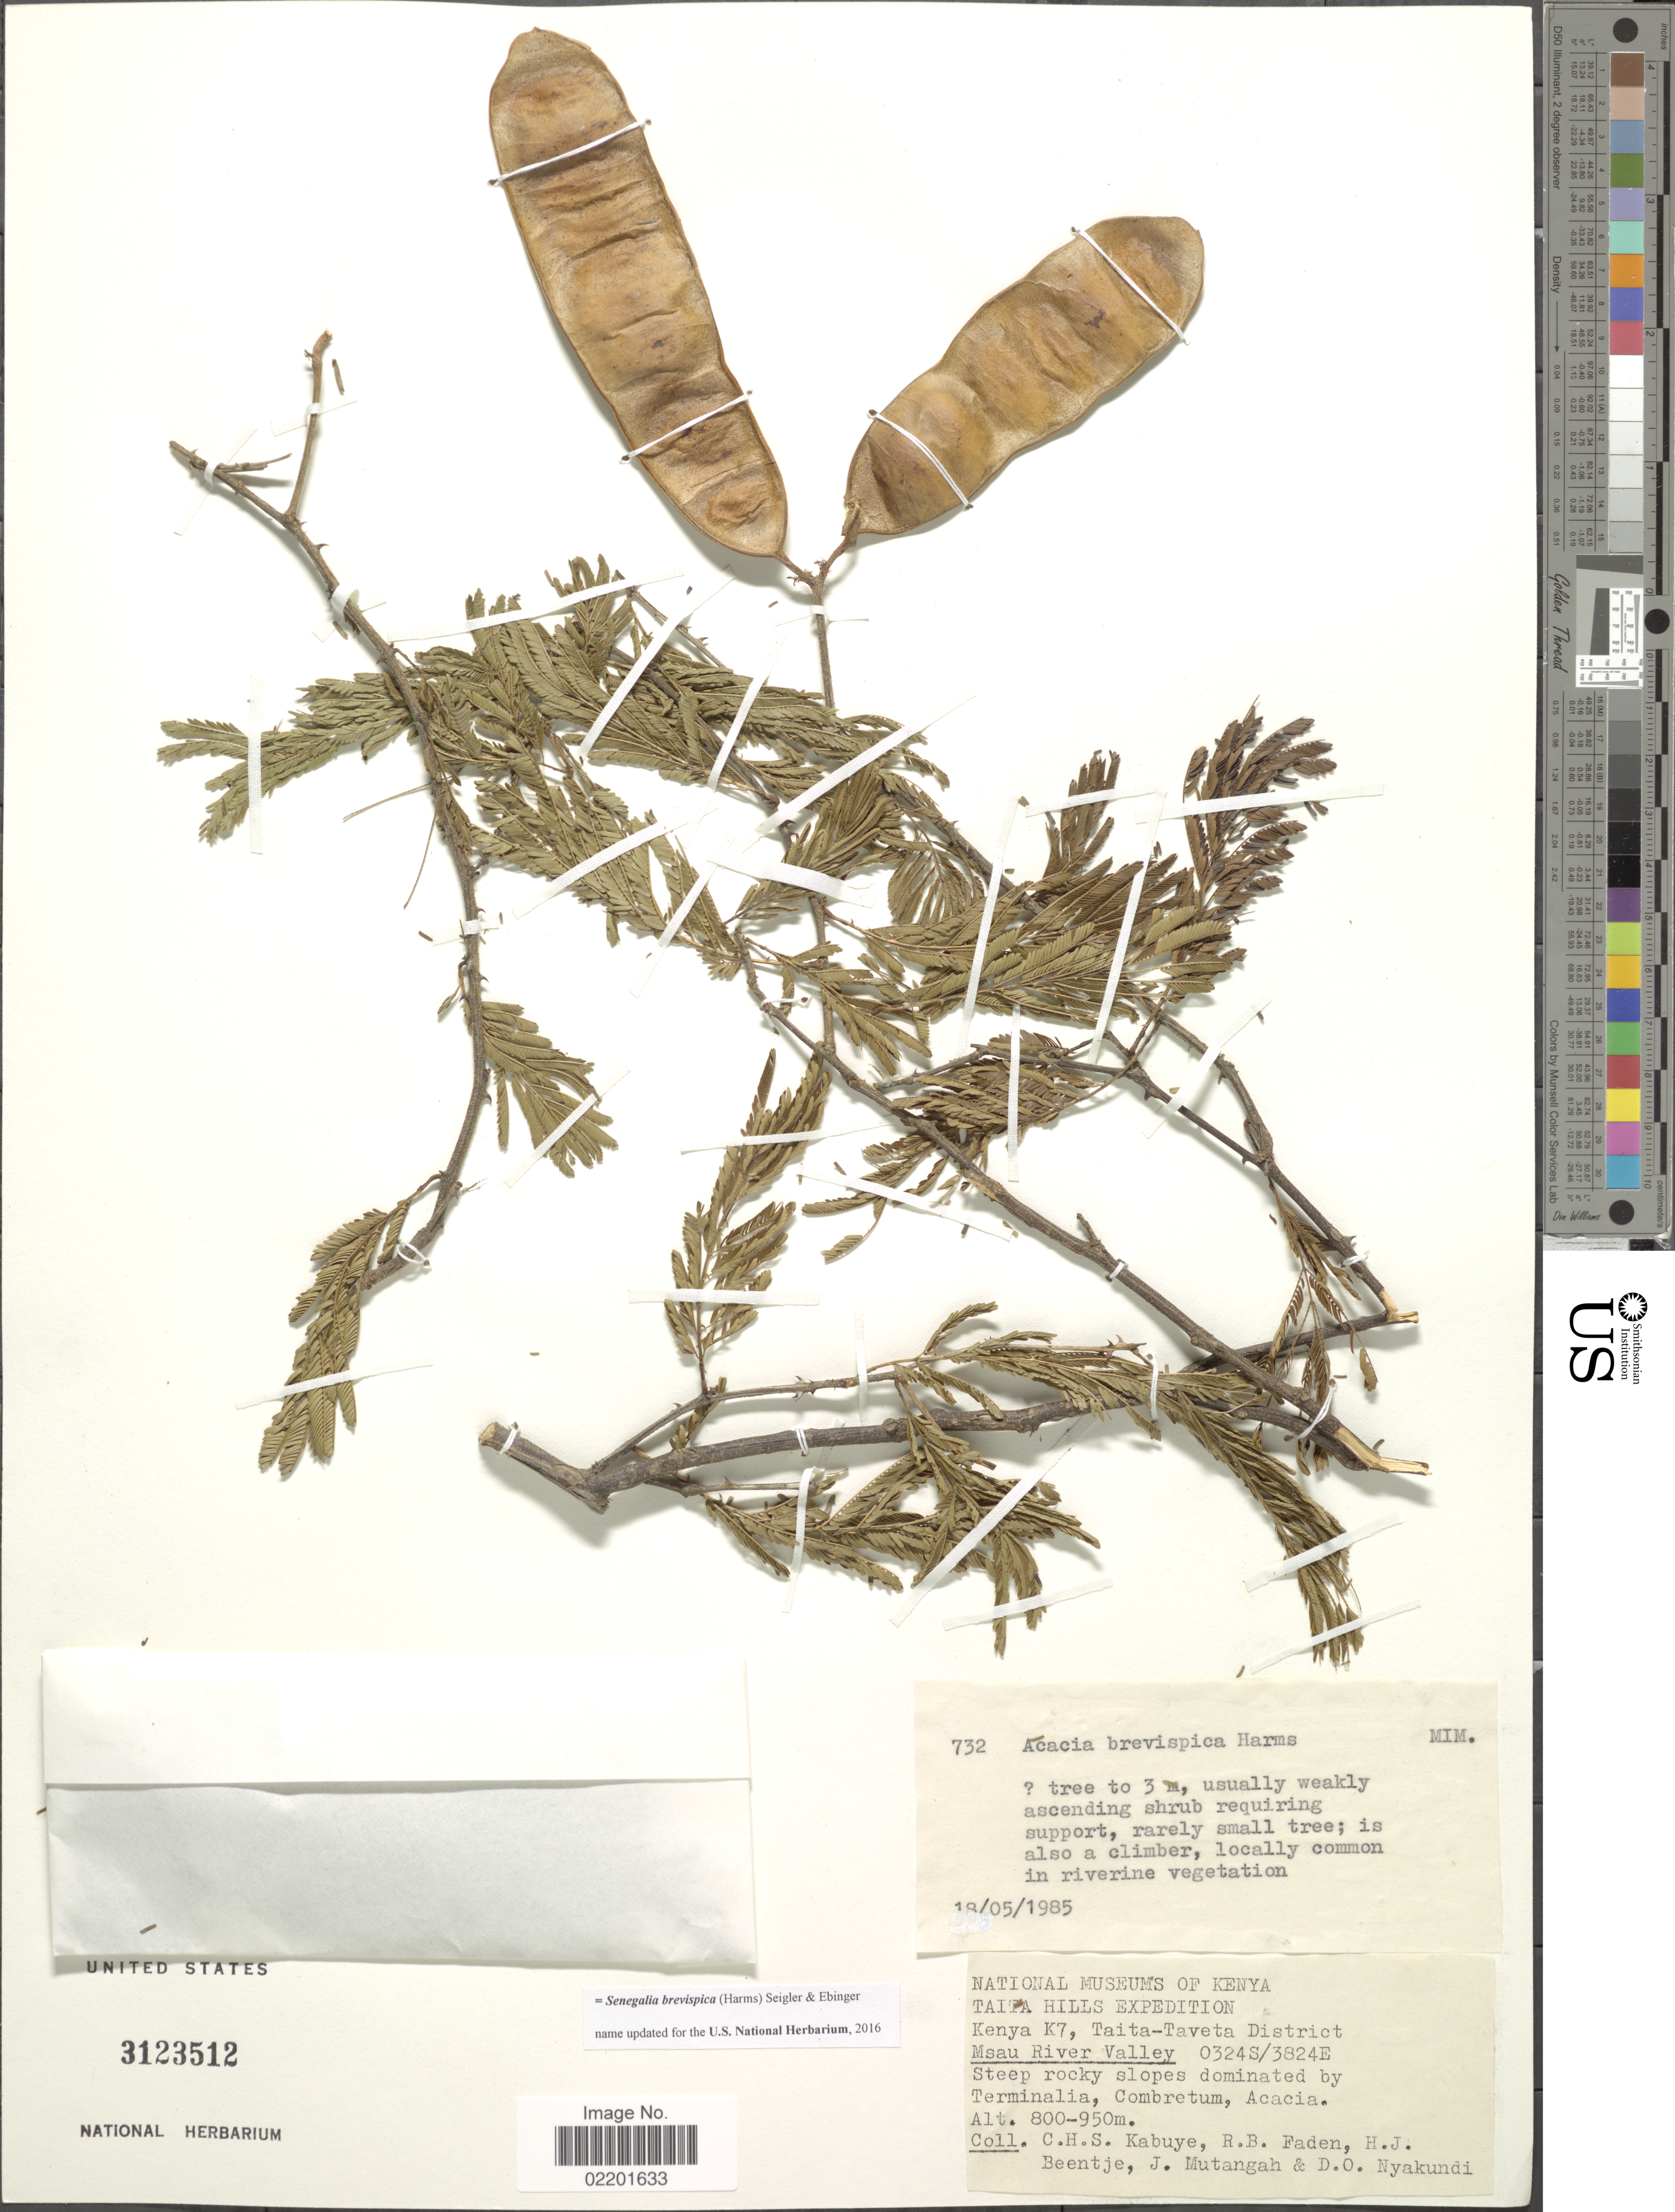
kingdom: Plantae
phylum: Tracheophyta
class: Magnoliopsida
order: Fabales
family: Fabaceae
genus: Senegalia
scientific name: Senegalia brevispica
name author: (Harms) Seigler & Ebinger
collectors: C. Kabuye, R. B. Faden, H. J. Beentje, J. Mutangah & D. Nyakundi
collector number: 732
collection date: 1985-05-18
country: Kenya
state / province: Taita Taveta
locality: Taita Taveta district, Kenya K7, Msau River Valley. Taita Hills.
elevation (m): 800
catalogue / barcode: US 3123512